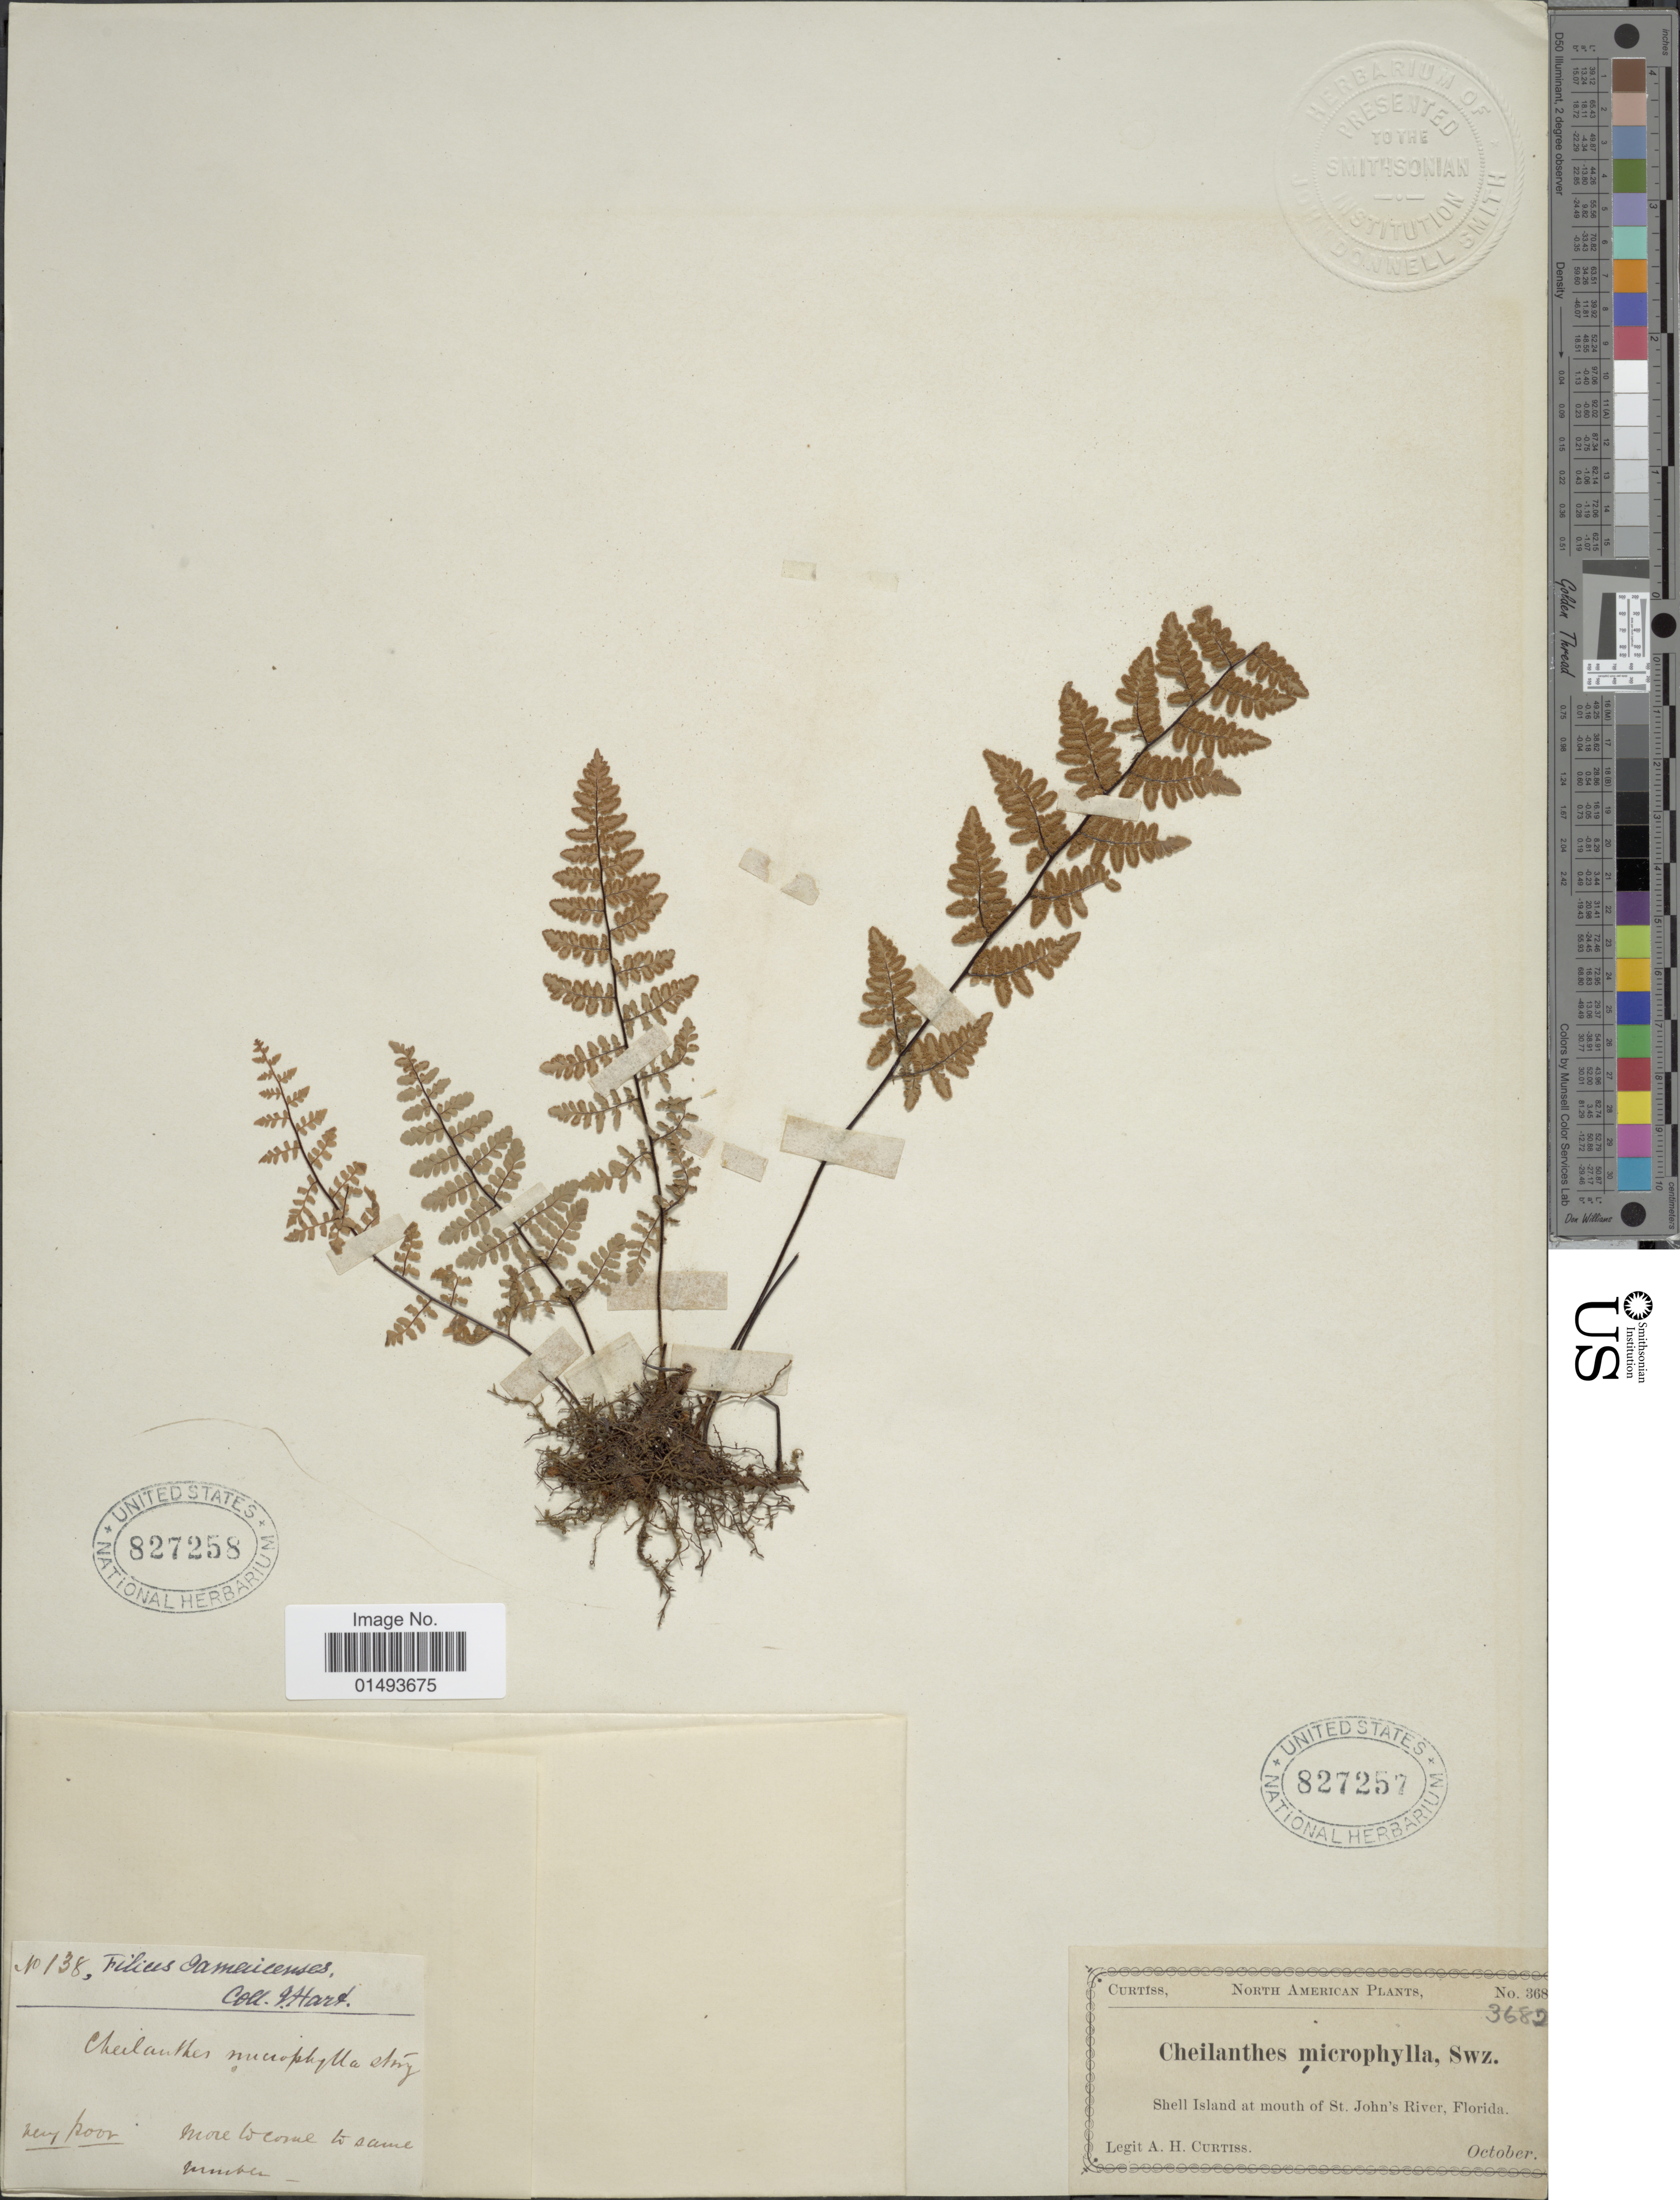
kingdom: Plantae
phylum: Tracheophyta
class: Polypodiopsida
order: Polypodiales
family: Pteridaceae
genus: Myriopteris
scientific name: Myriopteris microphylla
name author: (Sw.) Grusz & Windham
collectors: L. Ahart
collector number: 138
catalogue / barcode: US 827258